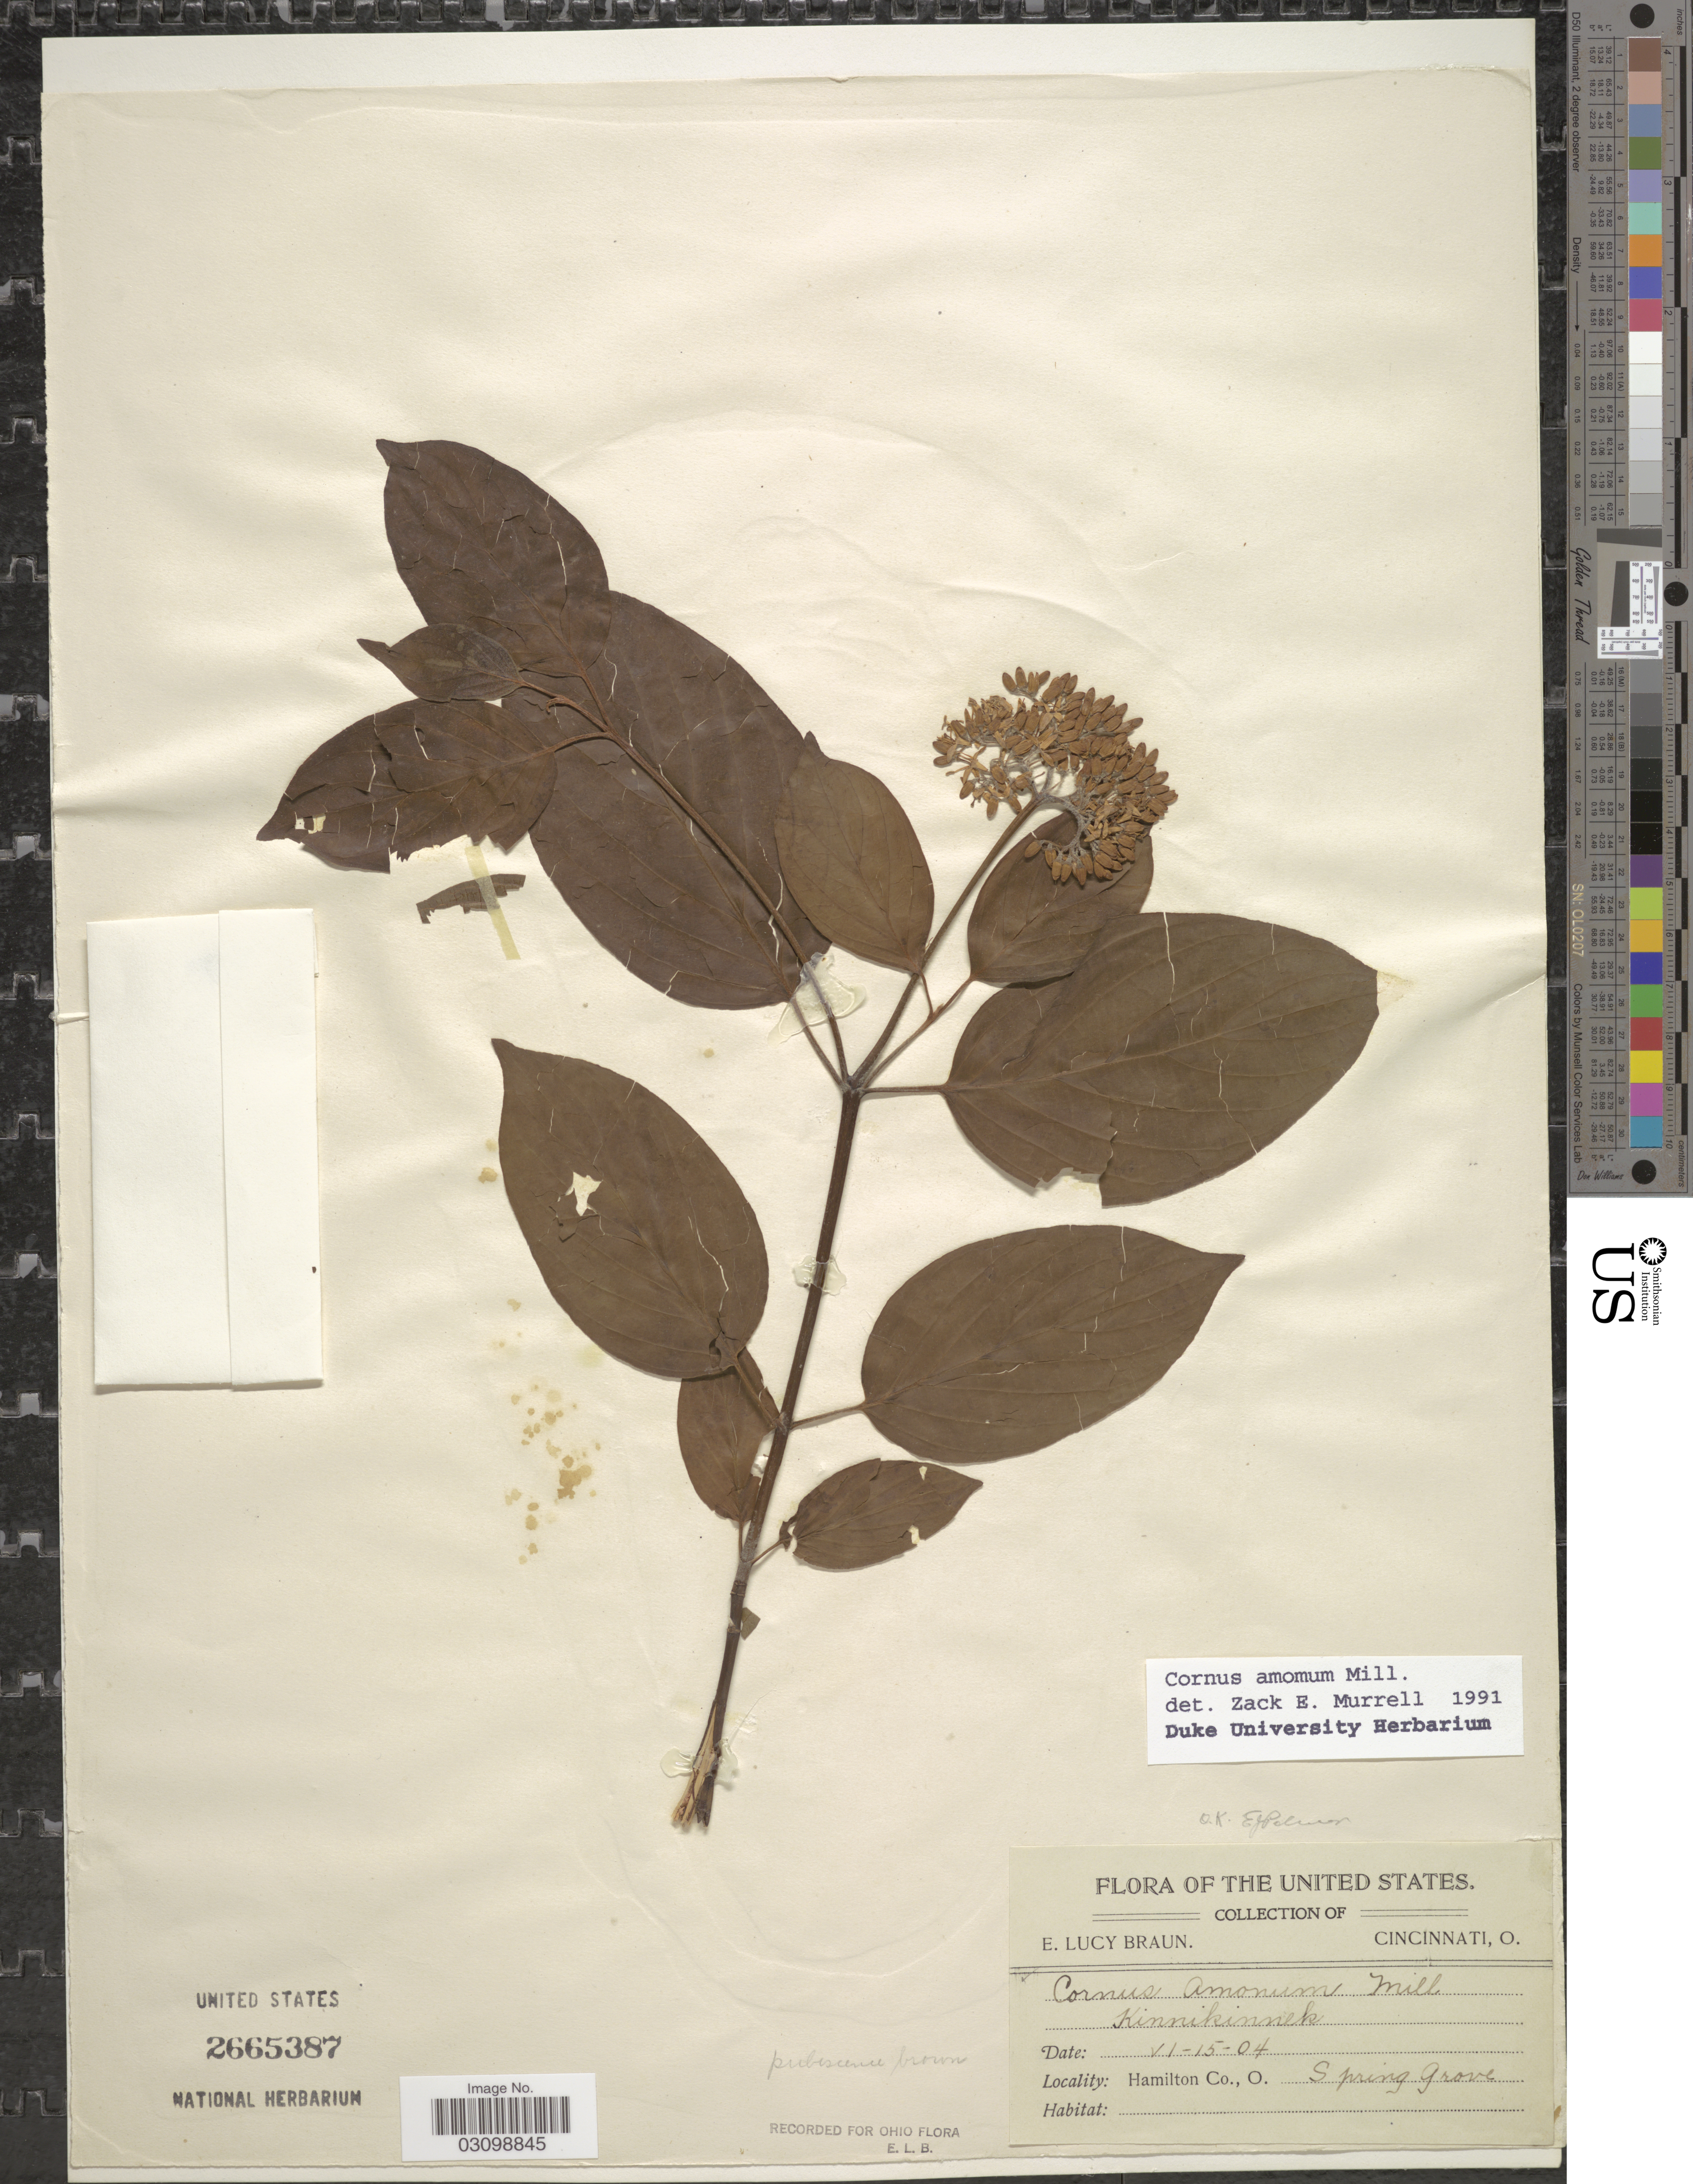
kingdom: Plantae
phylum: Tracheophyta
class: Magnoliopsida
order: Cornales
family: Cornaceae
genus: Cornus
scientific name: Cornus amomum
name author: Mill.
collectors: E. L. Braun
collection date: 1904-06-15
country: United States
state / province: Ohio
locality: Hamilton Co., Spring Grove.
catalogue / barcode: US 2665387